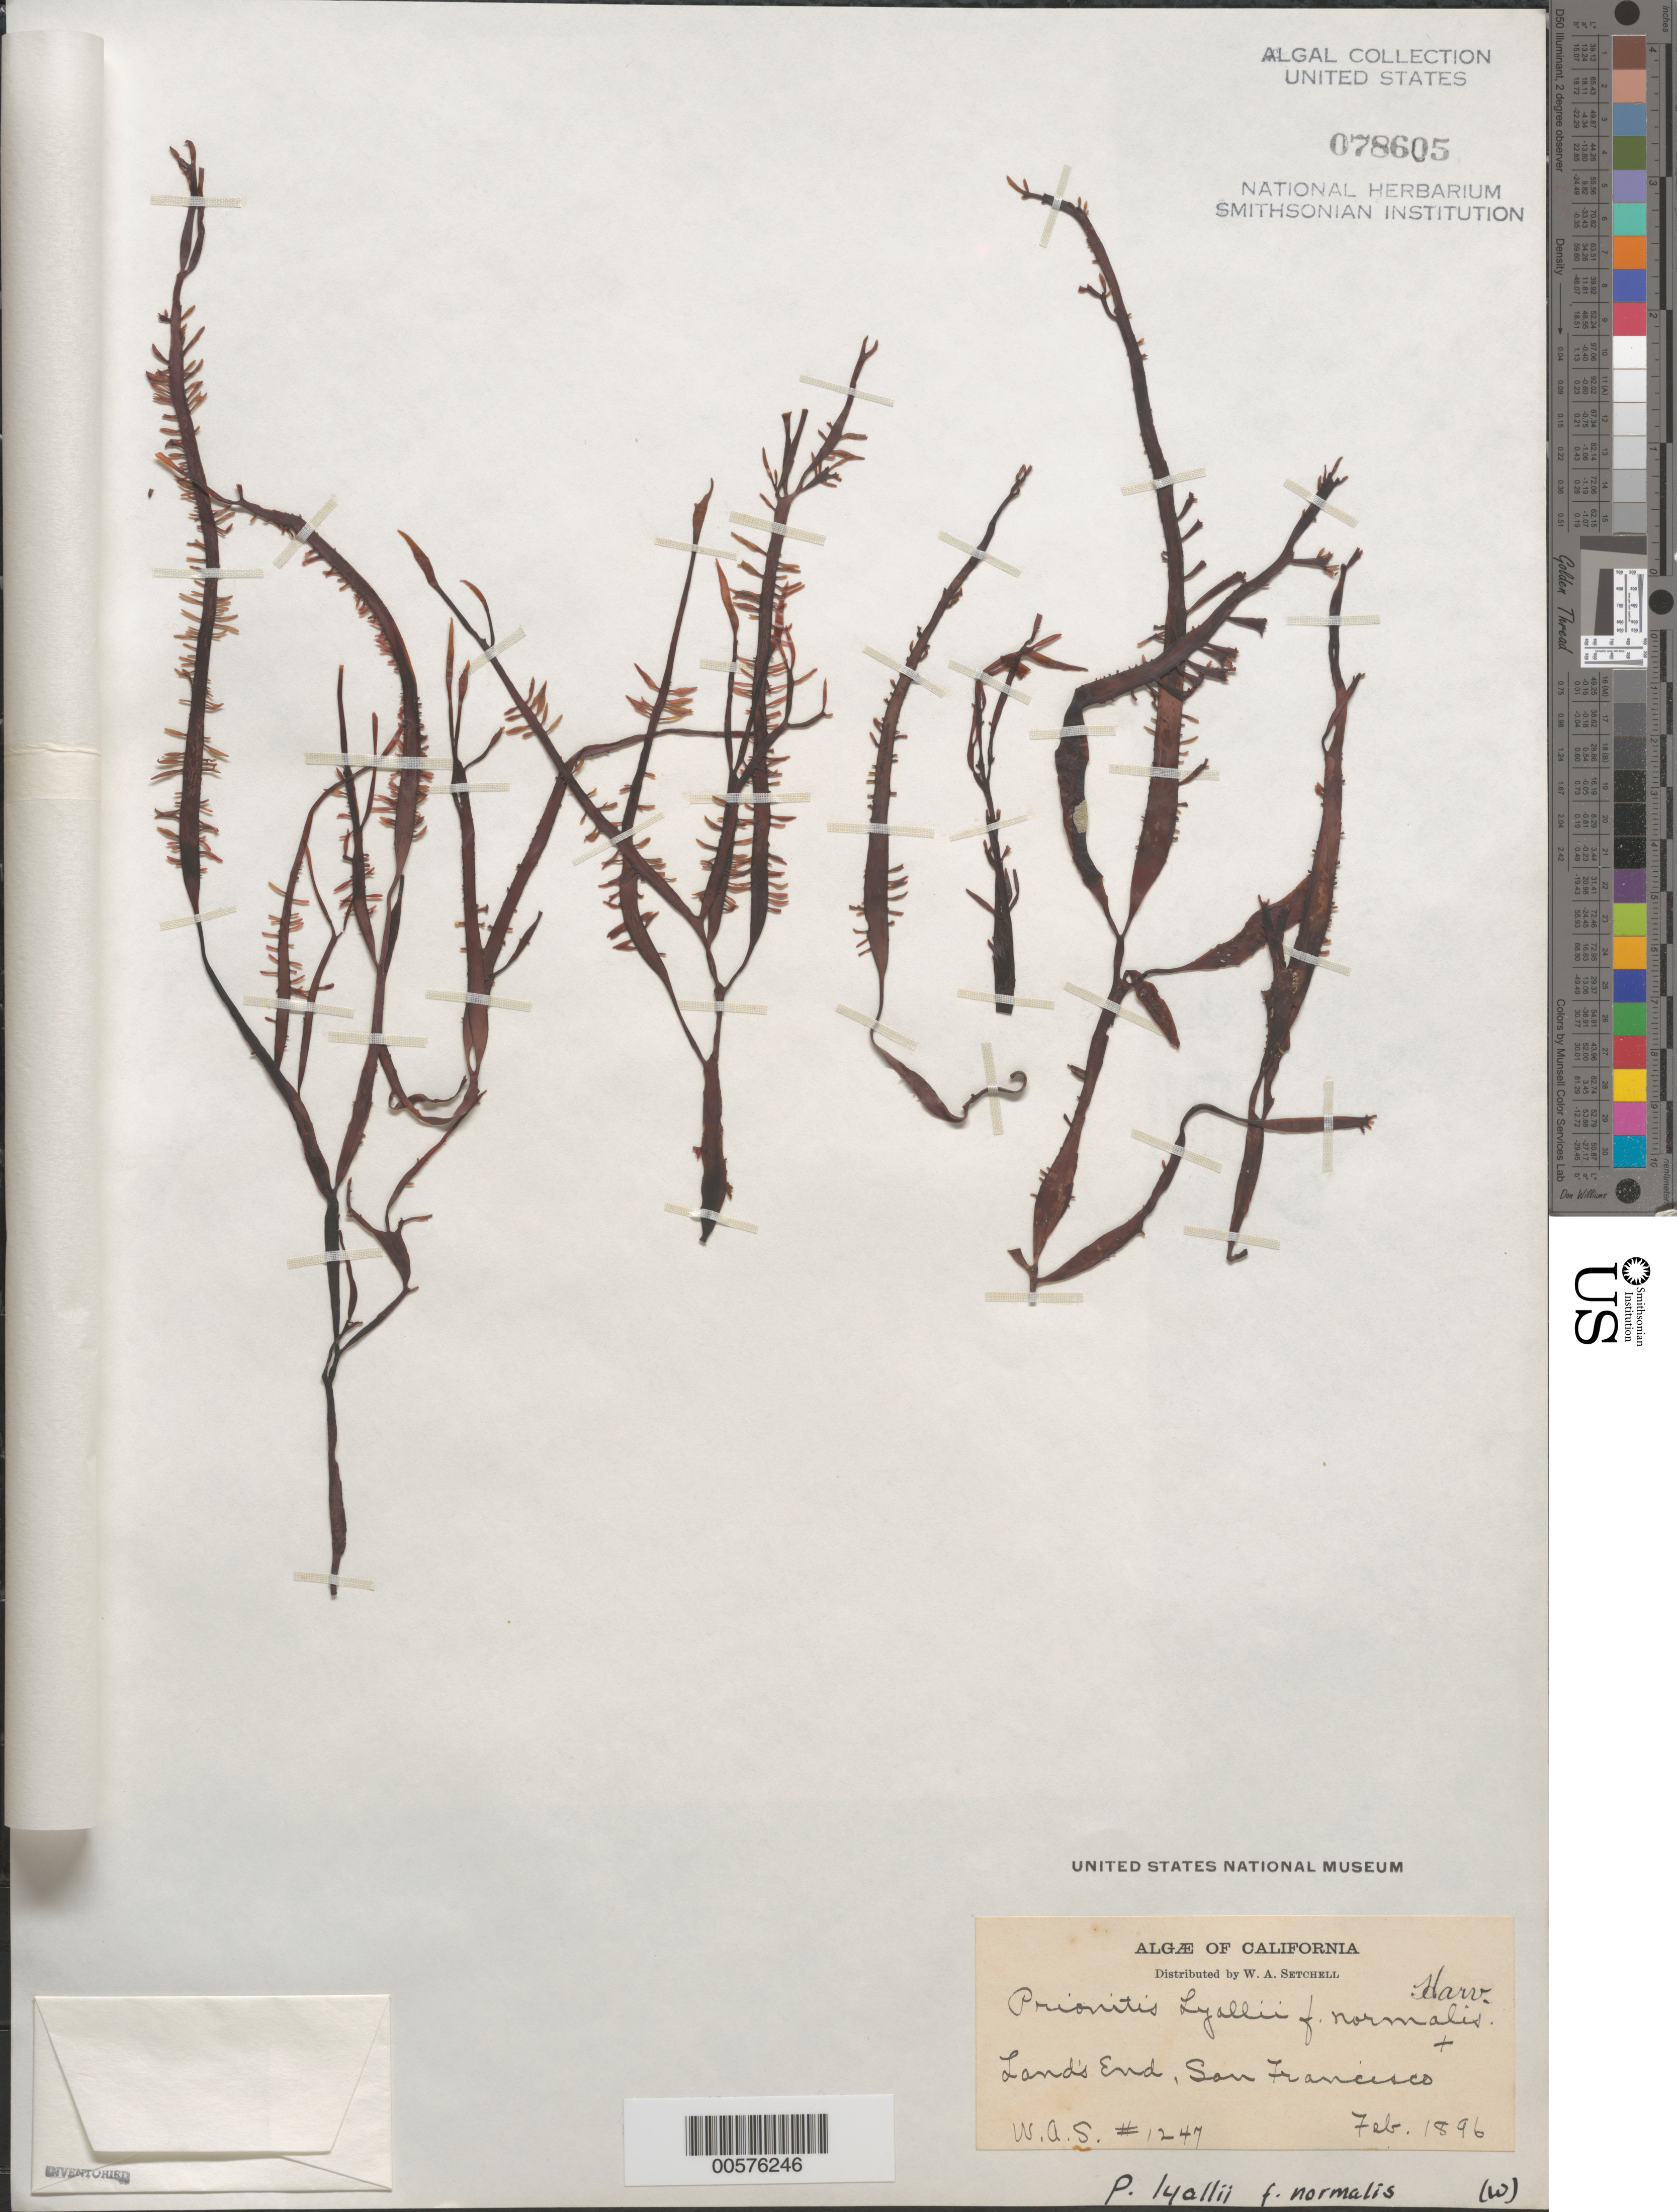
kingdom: Plantae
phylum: Rhodophyta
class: Florideophyceae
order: Cryptonemiales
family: Cryptonemiaceae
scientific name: Prionitis sternbergii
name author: (C. Agardh) J. Agardh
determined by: Algae name updating Project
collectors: W. Setchell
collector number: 1247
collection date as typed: Feb 1896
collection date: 1896-02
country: United States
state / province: California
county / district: San Francisco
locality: San Francisco, Lands End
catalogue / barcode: US 78605